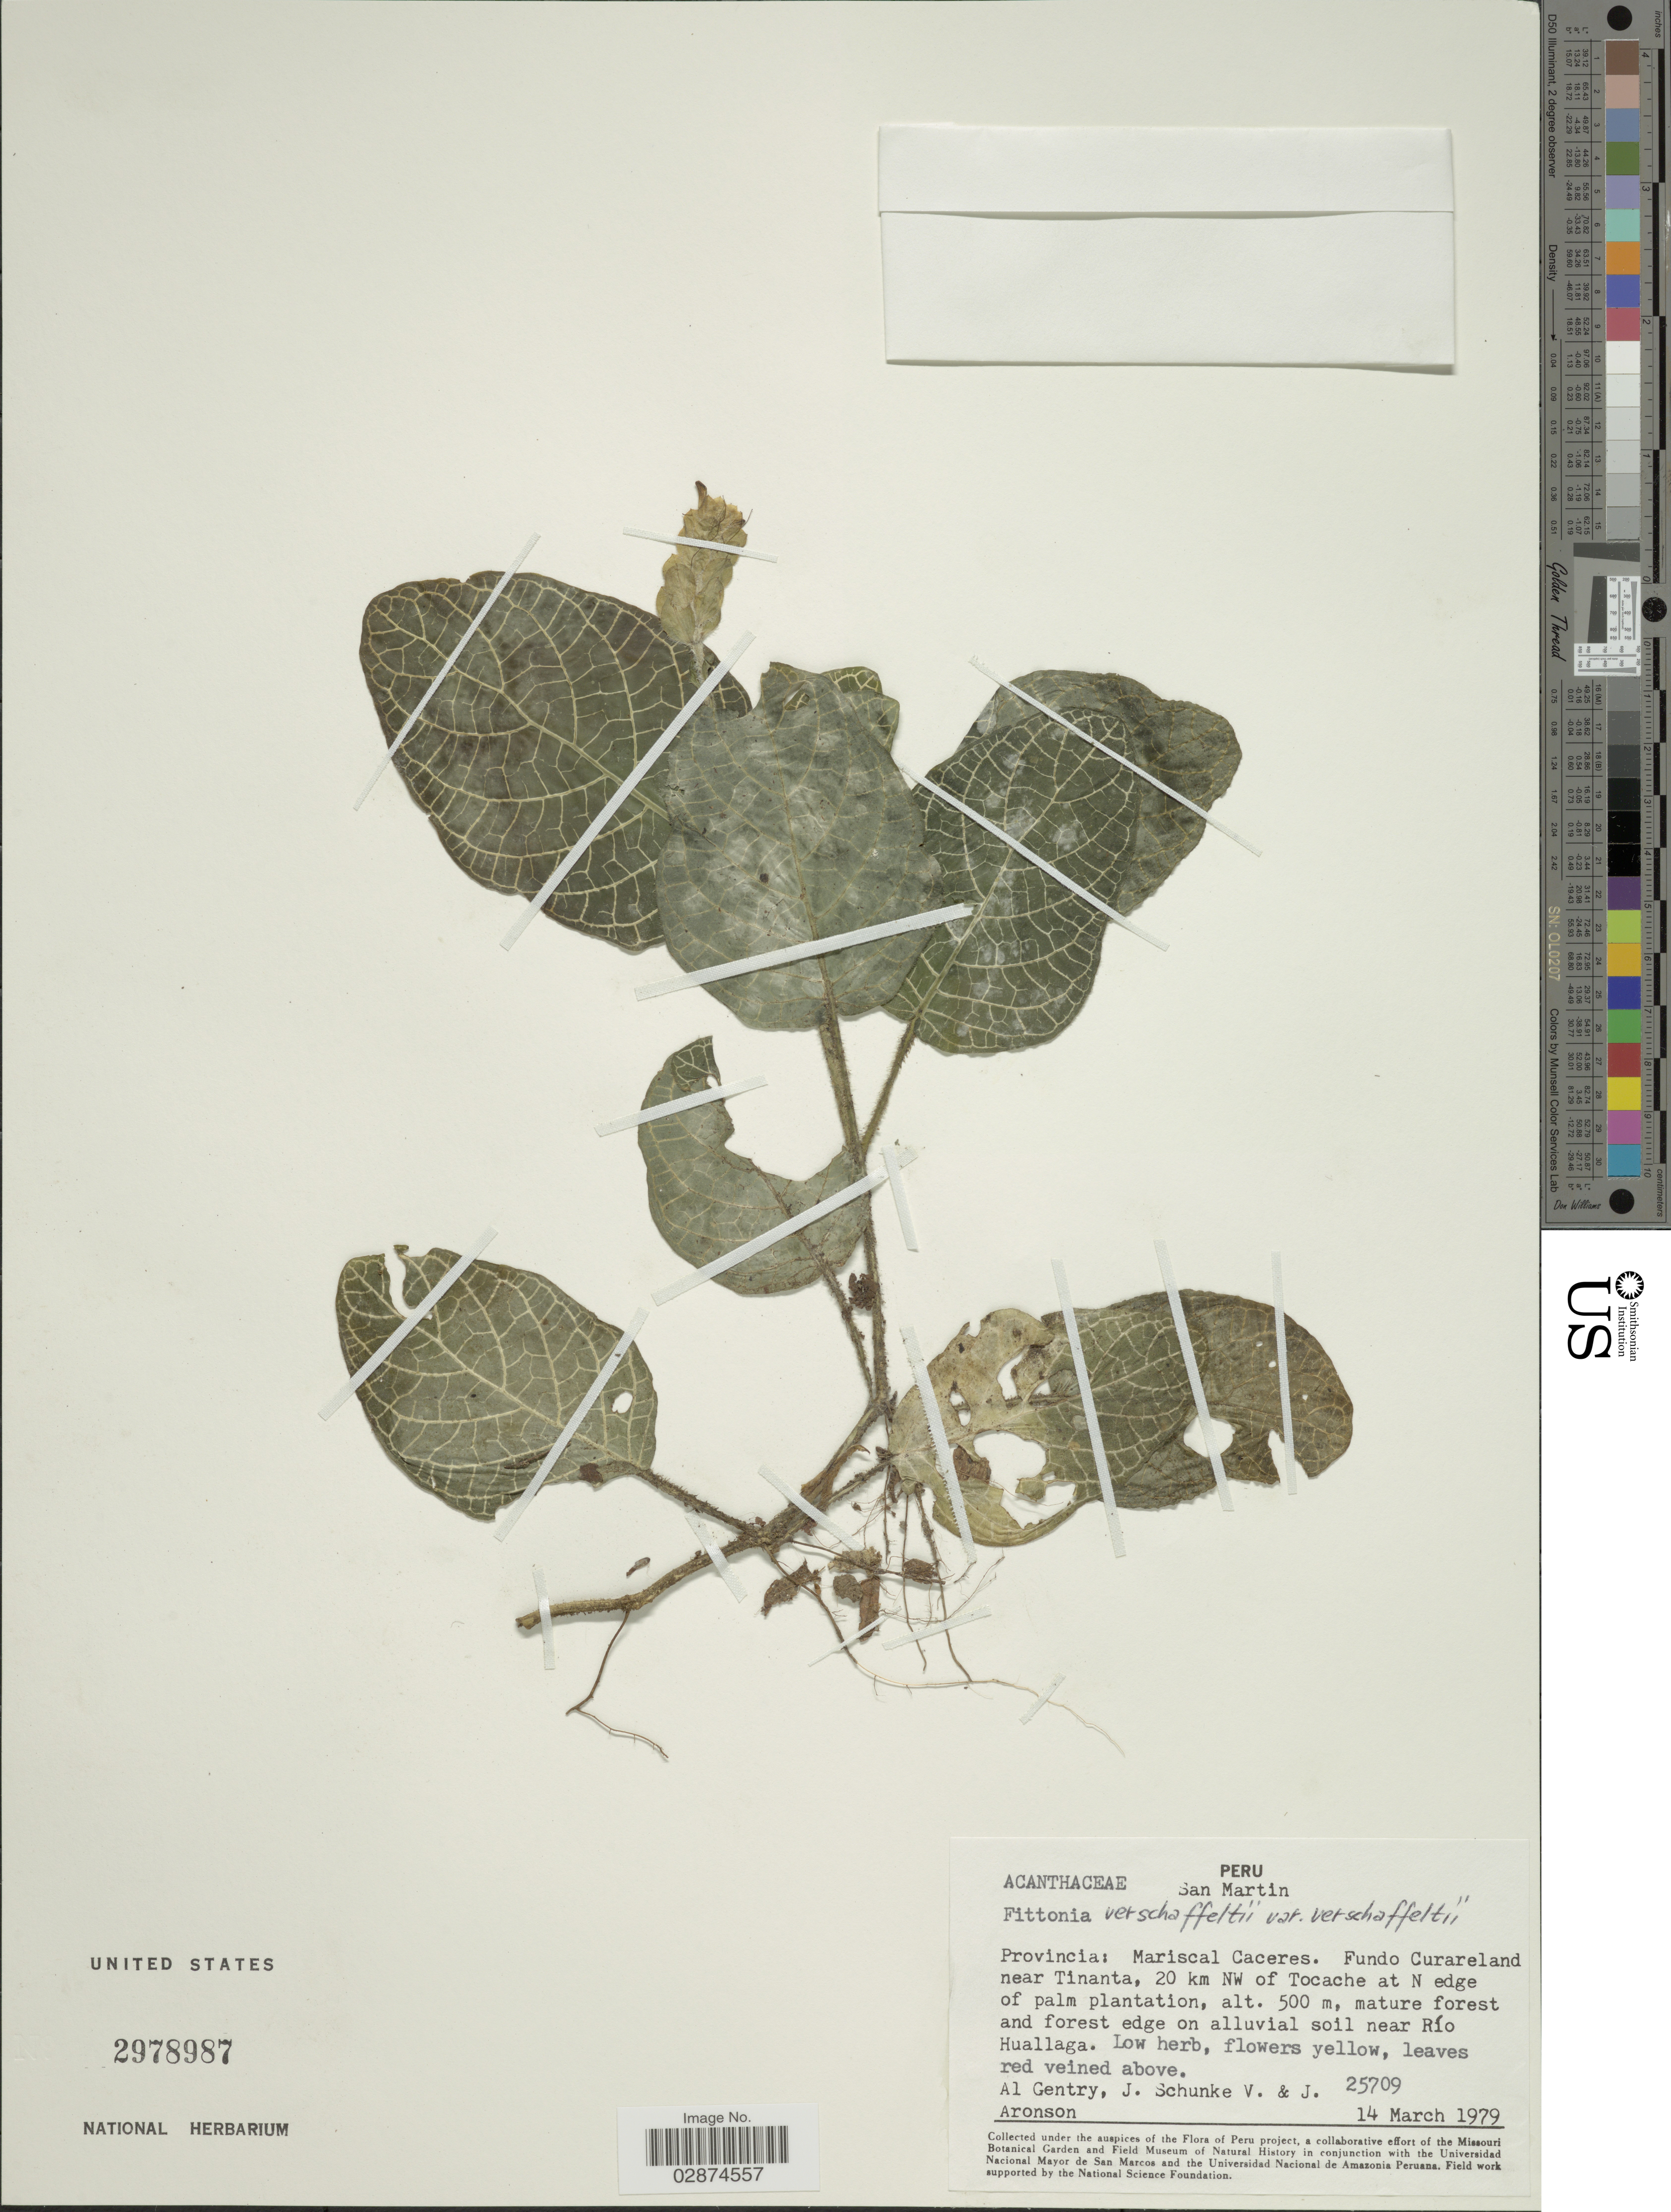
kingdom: Plantae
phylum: Tracheophyta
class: Magnoliopsida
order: Lamiales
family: Acanthaceae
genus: Fittonia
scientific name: Fittonia albivenis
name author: (Lindl. ex Veitch) Brummitt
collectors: A. H. Gentry, J. Schunke Vigo & J. Aronson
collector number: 25709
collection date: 1979-03-14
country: Peru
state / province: San Martín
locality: Provincia: Mariscal Caceres. Fundo Curareland near Tinanta, 20 km NW of Tocache at N edge of palm plantation, mature forest and forest edge on alluvial soil near Río Huallaga.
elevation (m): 500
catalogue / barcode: US 2978987